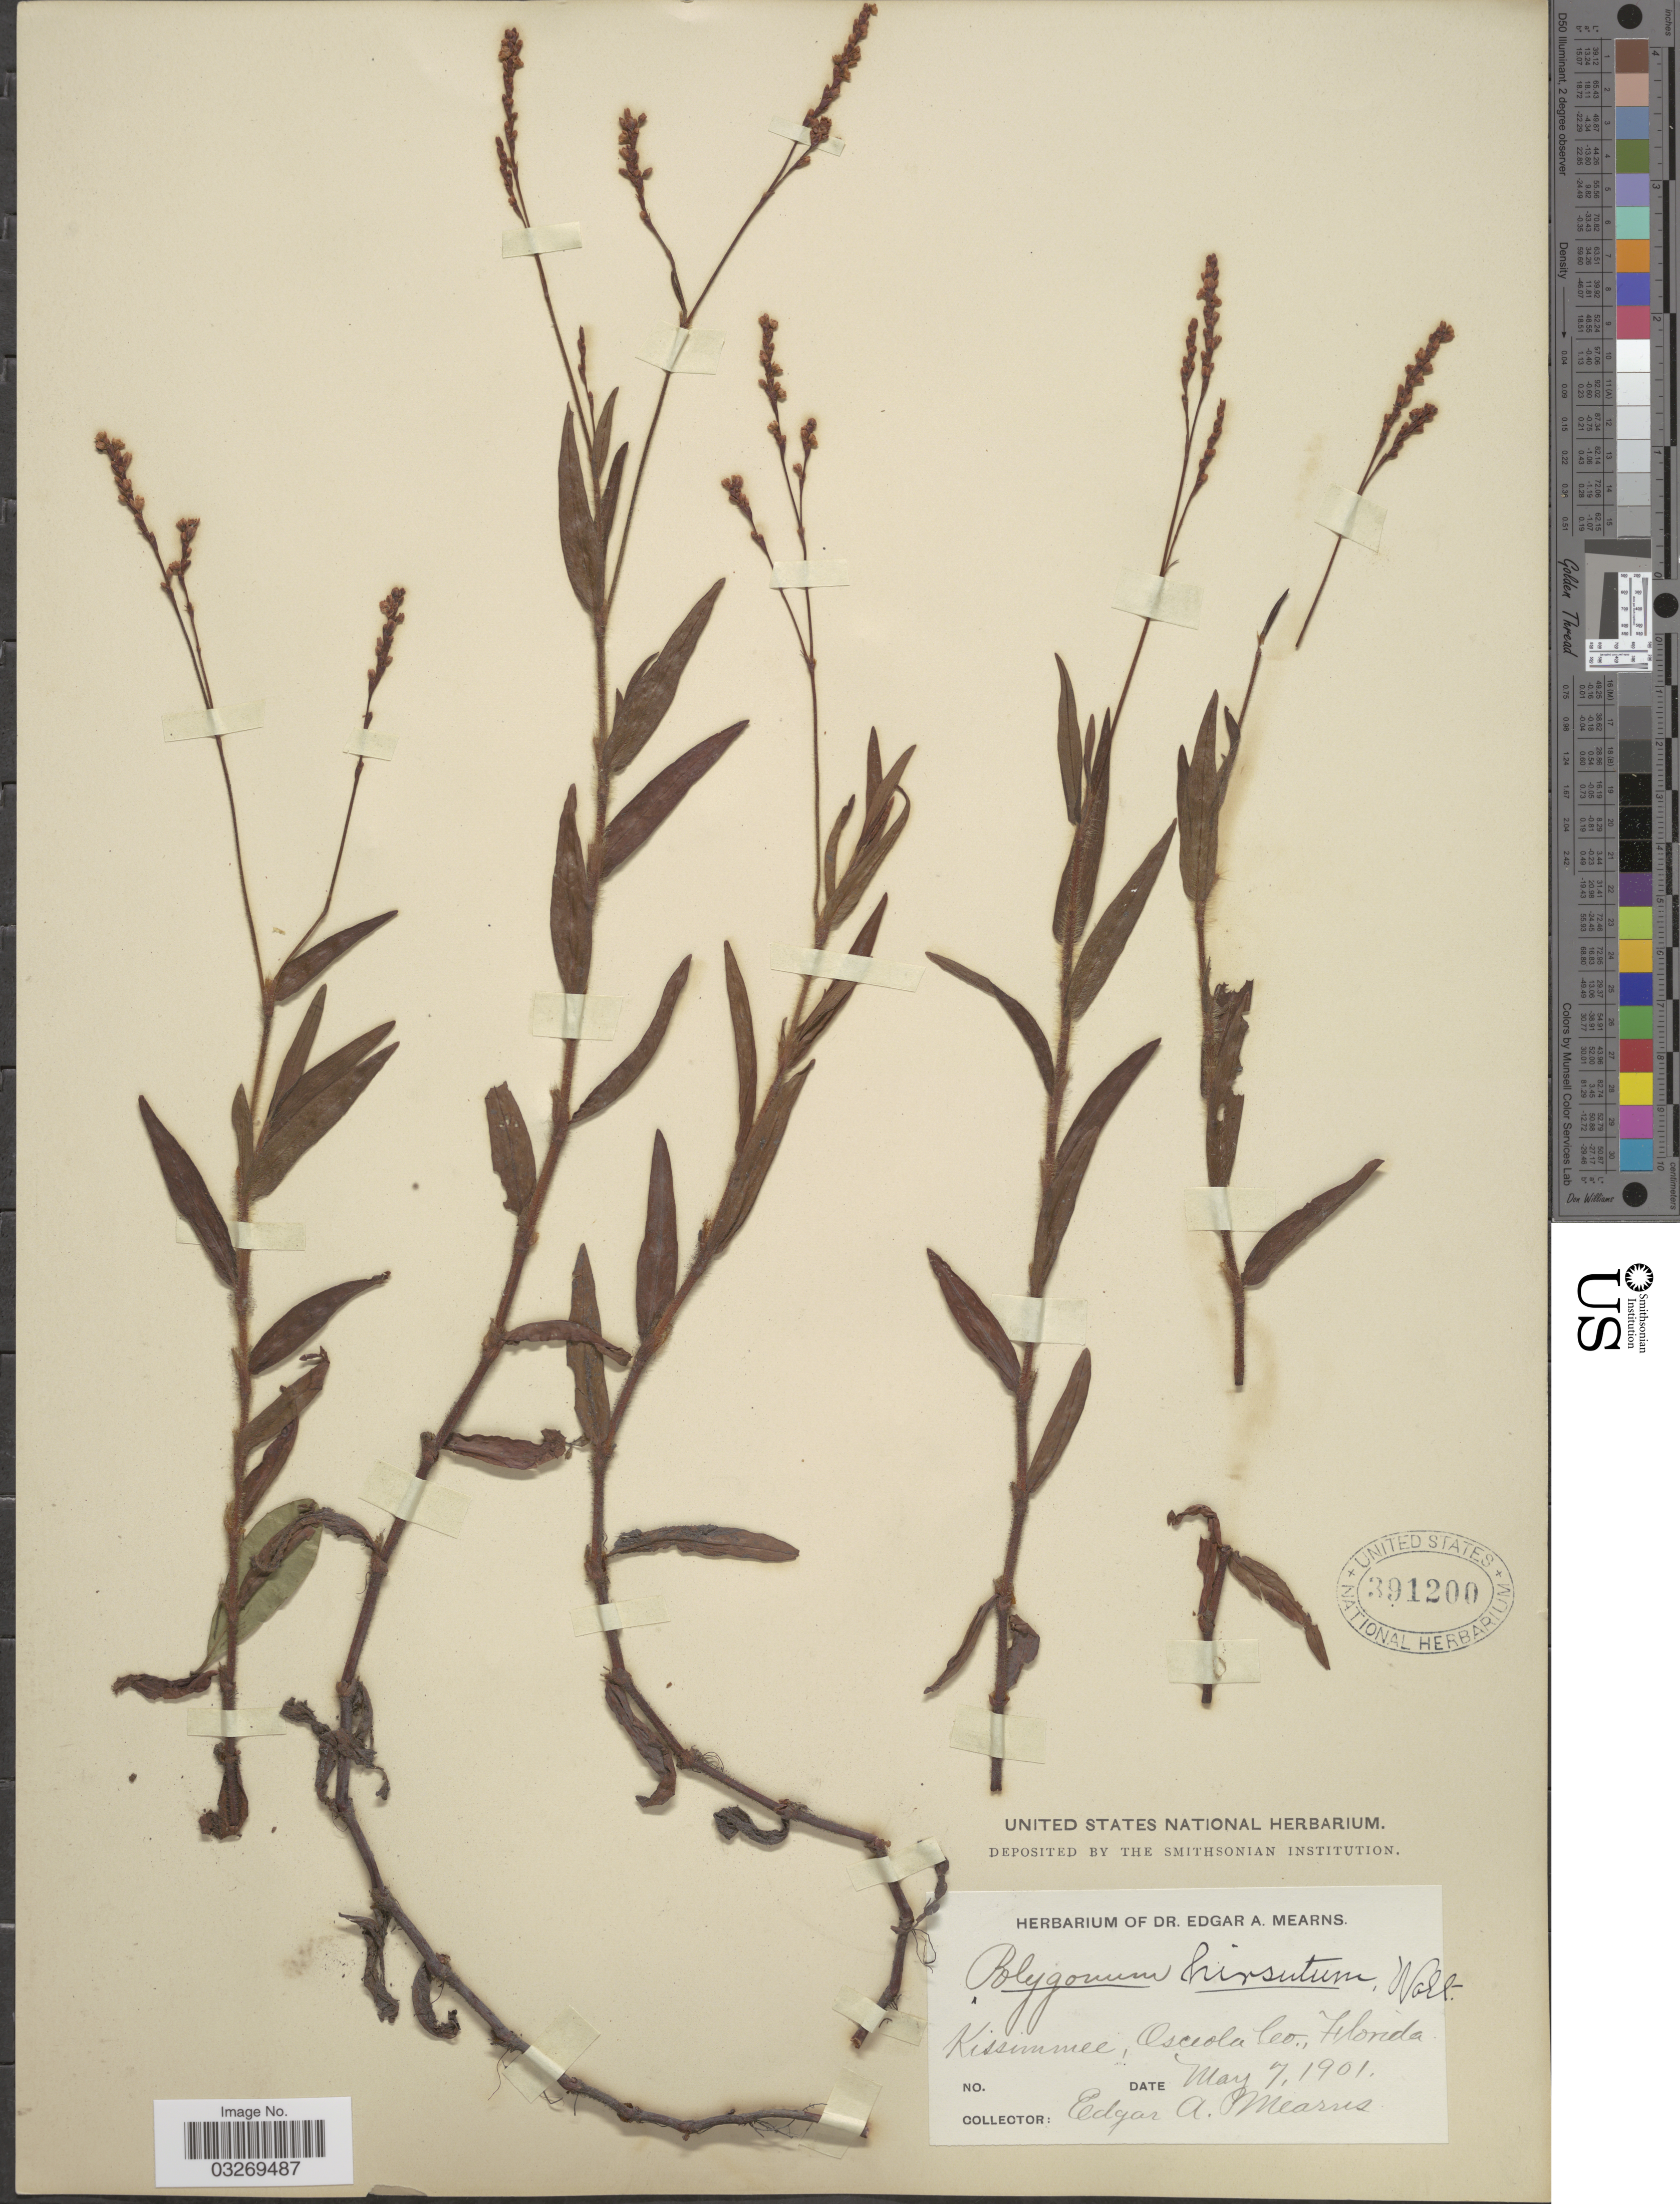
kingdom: Plantae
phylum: Tracheophyta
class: Magnoliopsida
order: Caryophyllales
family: Polygonaceae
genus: Persicaria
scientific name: Persicaria hirsuta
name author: (Walter) Small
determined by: Atha, D. E.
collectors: E. A. Mearns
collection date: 1901-05-07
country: United States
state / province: Florida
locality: Kissimmee, Osceola Co.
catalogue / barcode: US 391200